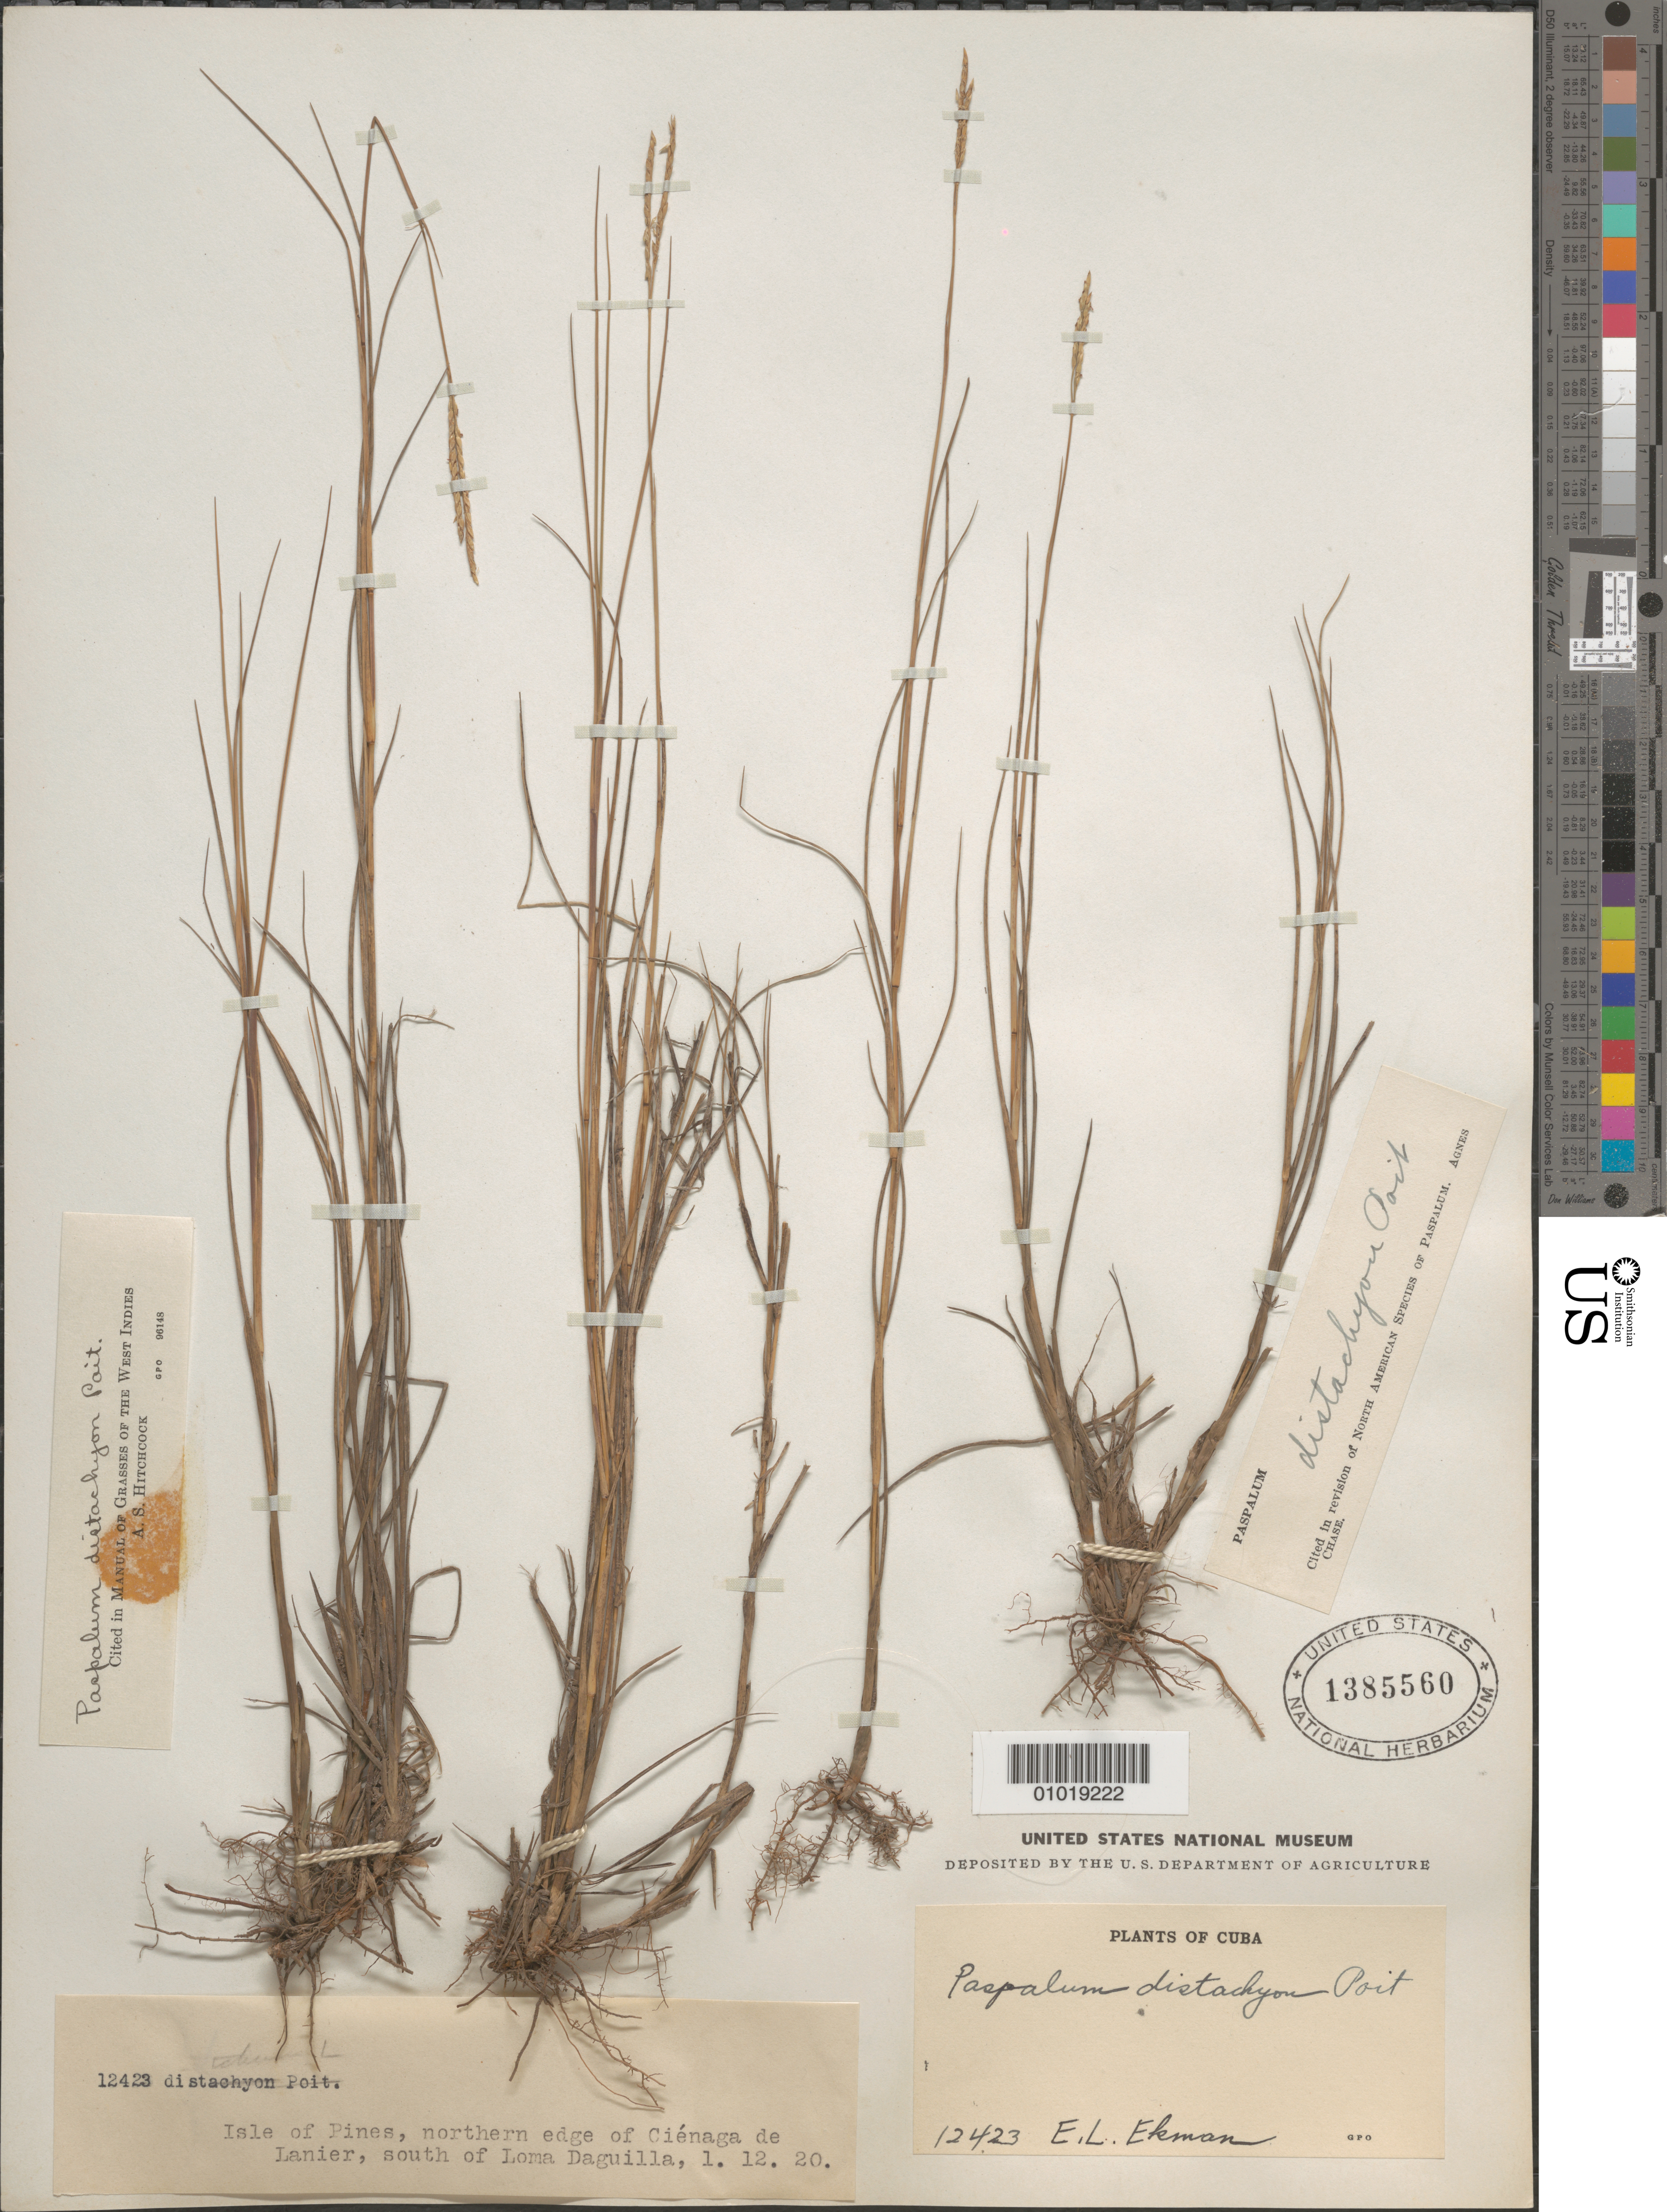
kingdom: Plantae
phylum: Tracheophyta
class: Liliopsida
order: Poales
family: Poaceae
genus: Paspalum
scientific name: Paspalum distachyon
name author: Poiteau ex Trin.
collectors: E. L. Ekman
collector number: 12423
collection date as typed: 01 Dec 1920 or 12 Jan 1920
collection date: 1920-01-12 or 1920-12-01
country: Cuba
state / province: Isla de la Juventud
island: Isla de la Juventud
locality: N edge of Cienaga de Lanier, S of Loma Daguilla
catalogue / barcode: US 1385560